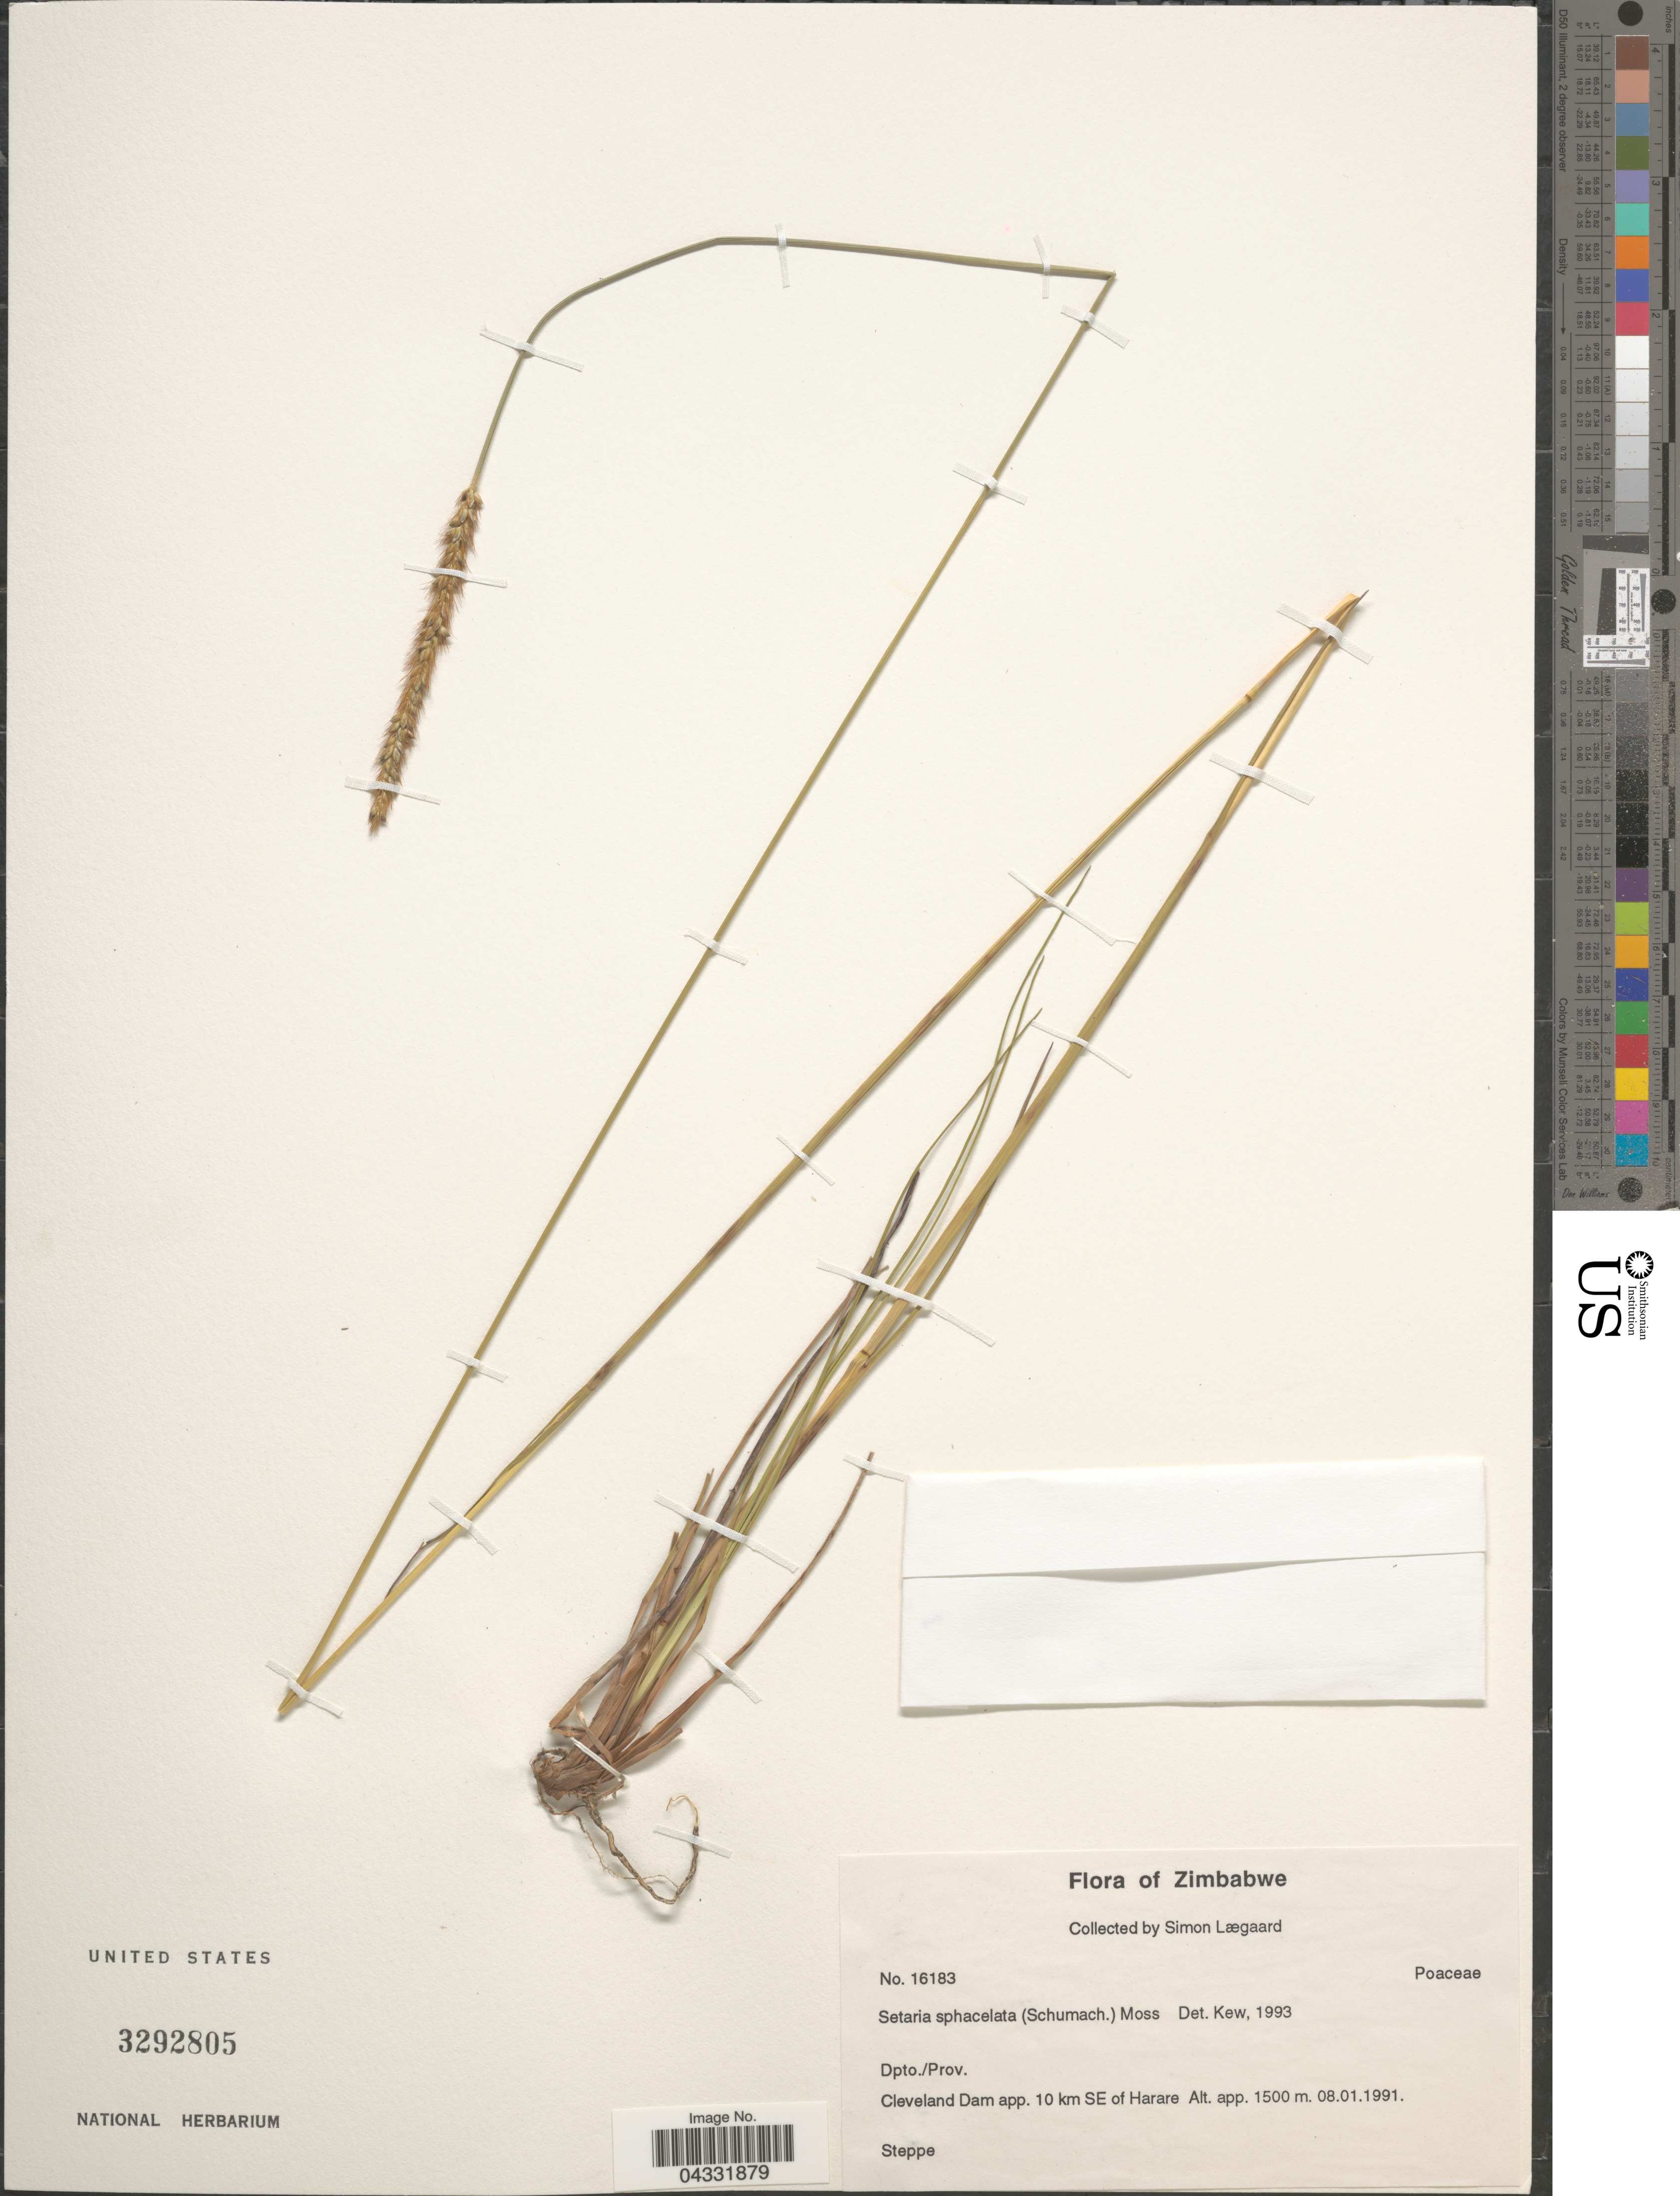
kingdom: Plantae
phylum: Tracheophyta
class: Liliopsida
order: Poales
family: Poaceae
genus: Setaria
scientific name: Setaria sphacelata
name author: (Schumach.) Stapf & Hubb. ex Moss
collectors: S. Lægaard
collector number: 16183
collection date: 1991-01-08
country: Zimbabwe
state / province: Harare (city)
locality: Cleveland Dam app. 10 km SE of Harare.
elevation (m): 1500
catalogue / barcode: US 3292805